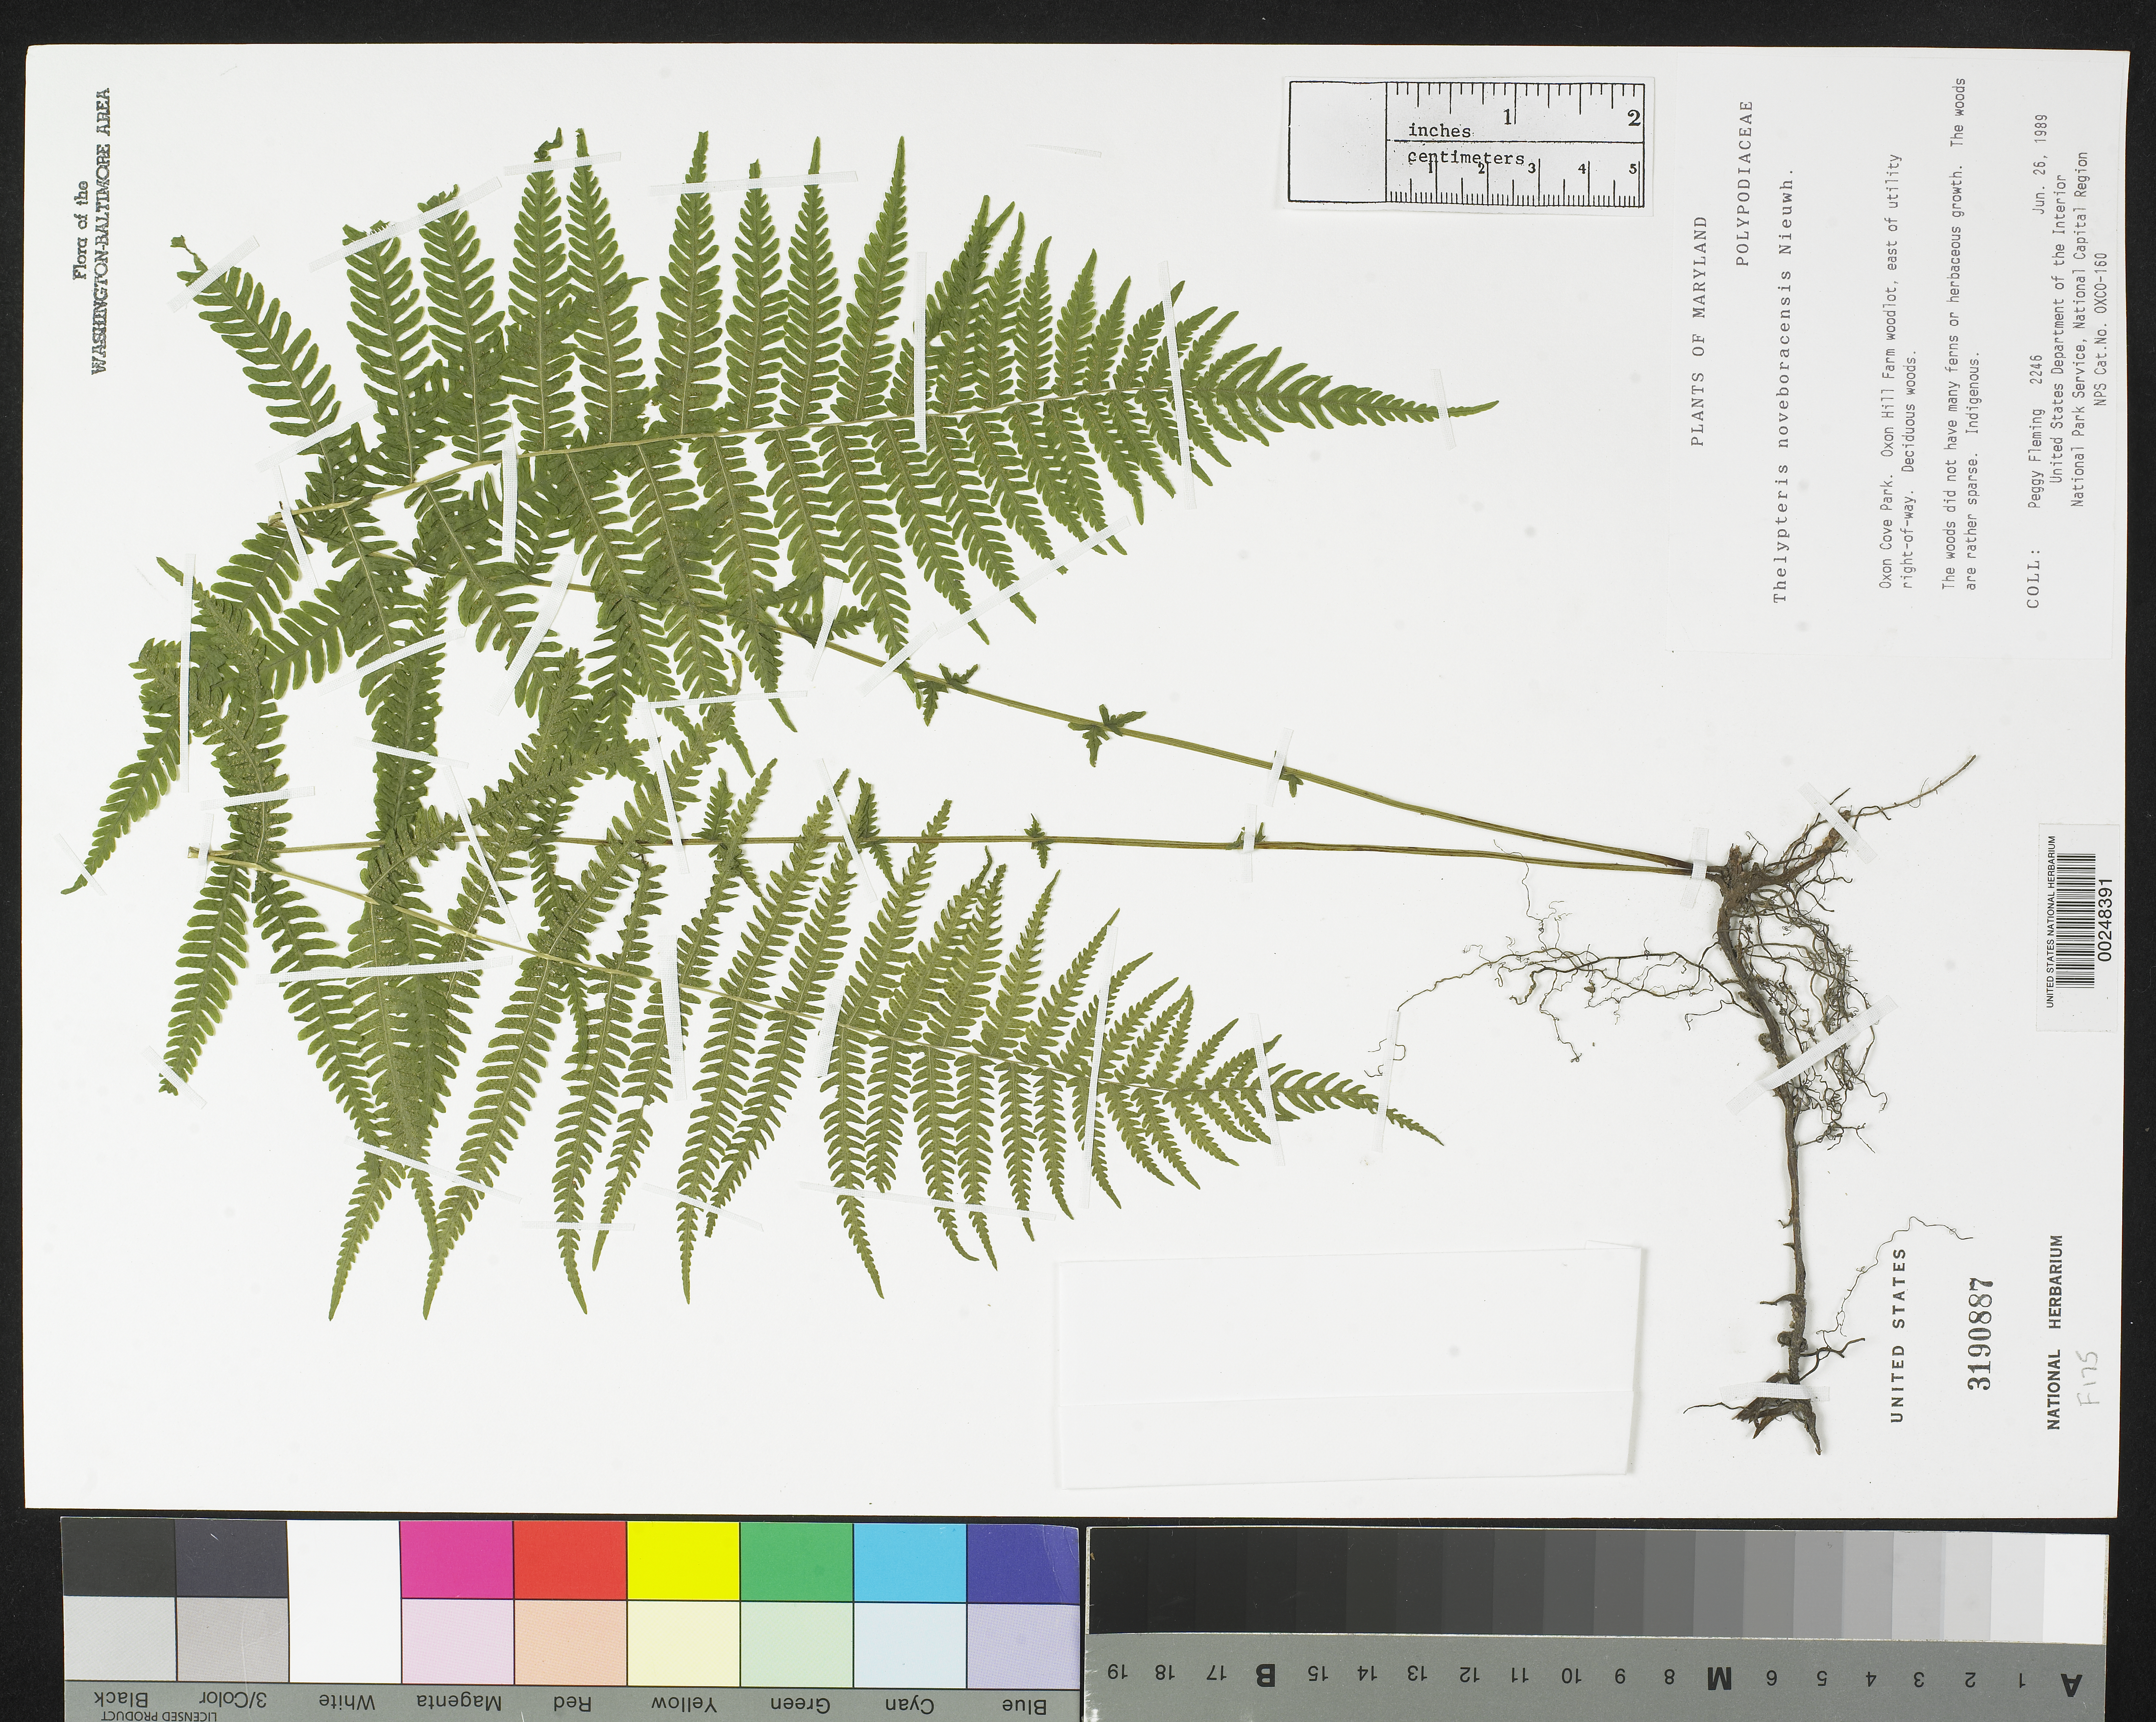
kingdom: Plantae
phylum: Tracheophyta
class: Polypodiopsida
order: Polypodiales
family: Thelypteridaceae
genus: Parathelypteris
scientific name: Parathelypteris noveboracensis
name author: (L.) Ching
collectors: P. Fleming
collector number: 2246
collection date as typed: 26 Jun 1989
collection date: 1989-06-26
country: United States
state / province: District of Columbia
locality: Oxon Cove Park, Oxon Hill Farm woodlot, E of Utility Right of Way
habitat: Dediduous woods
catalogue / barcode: US 3190887